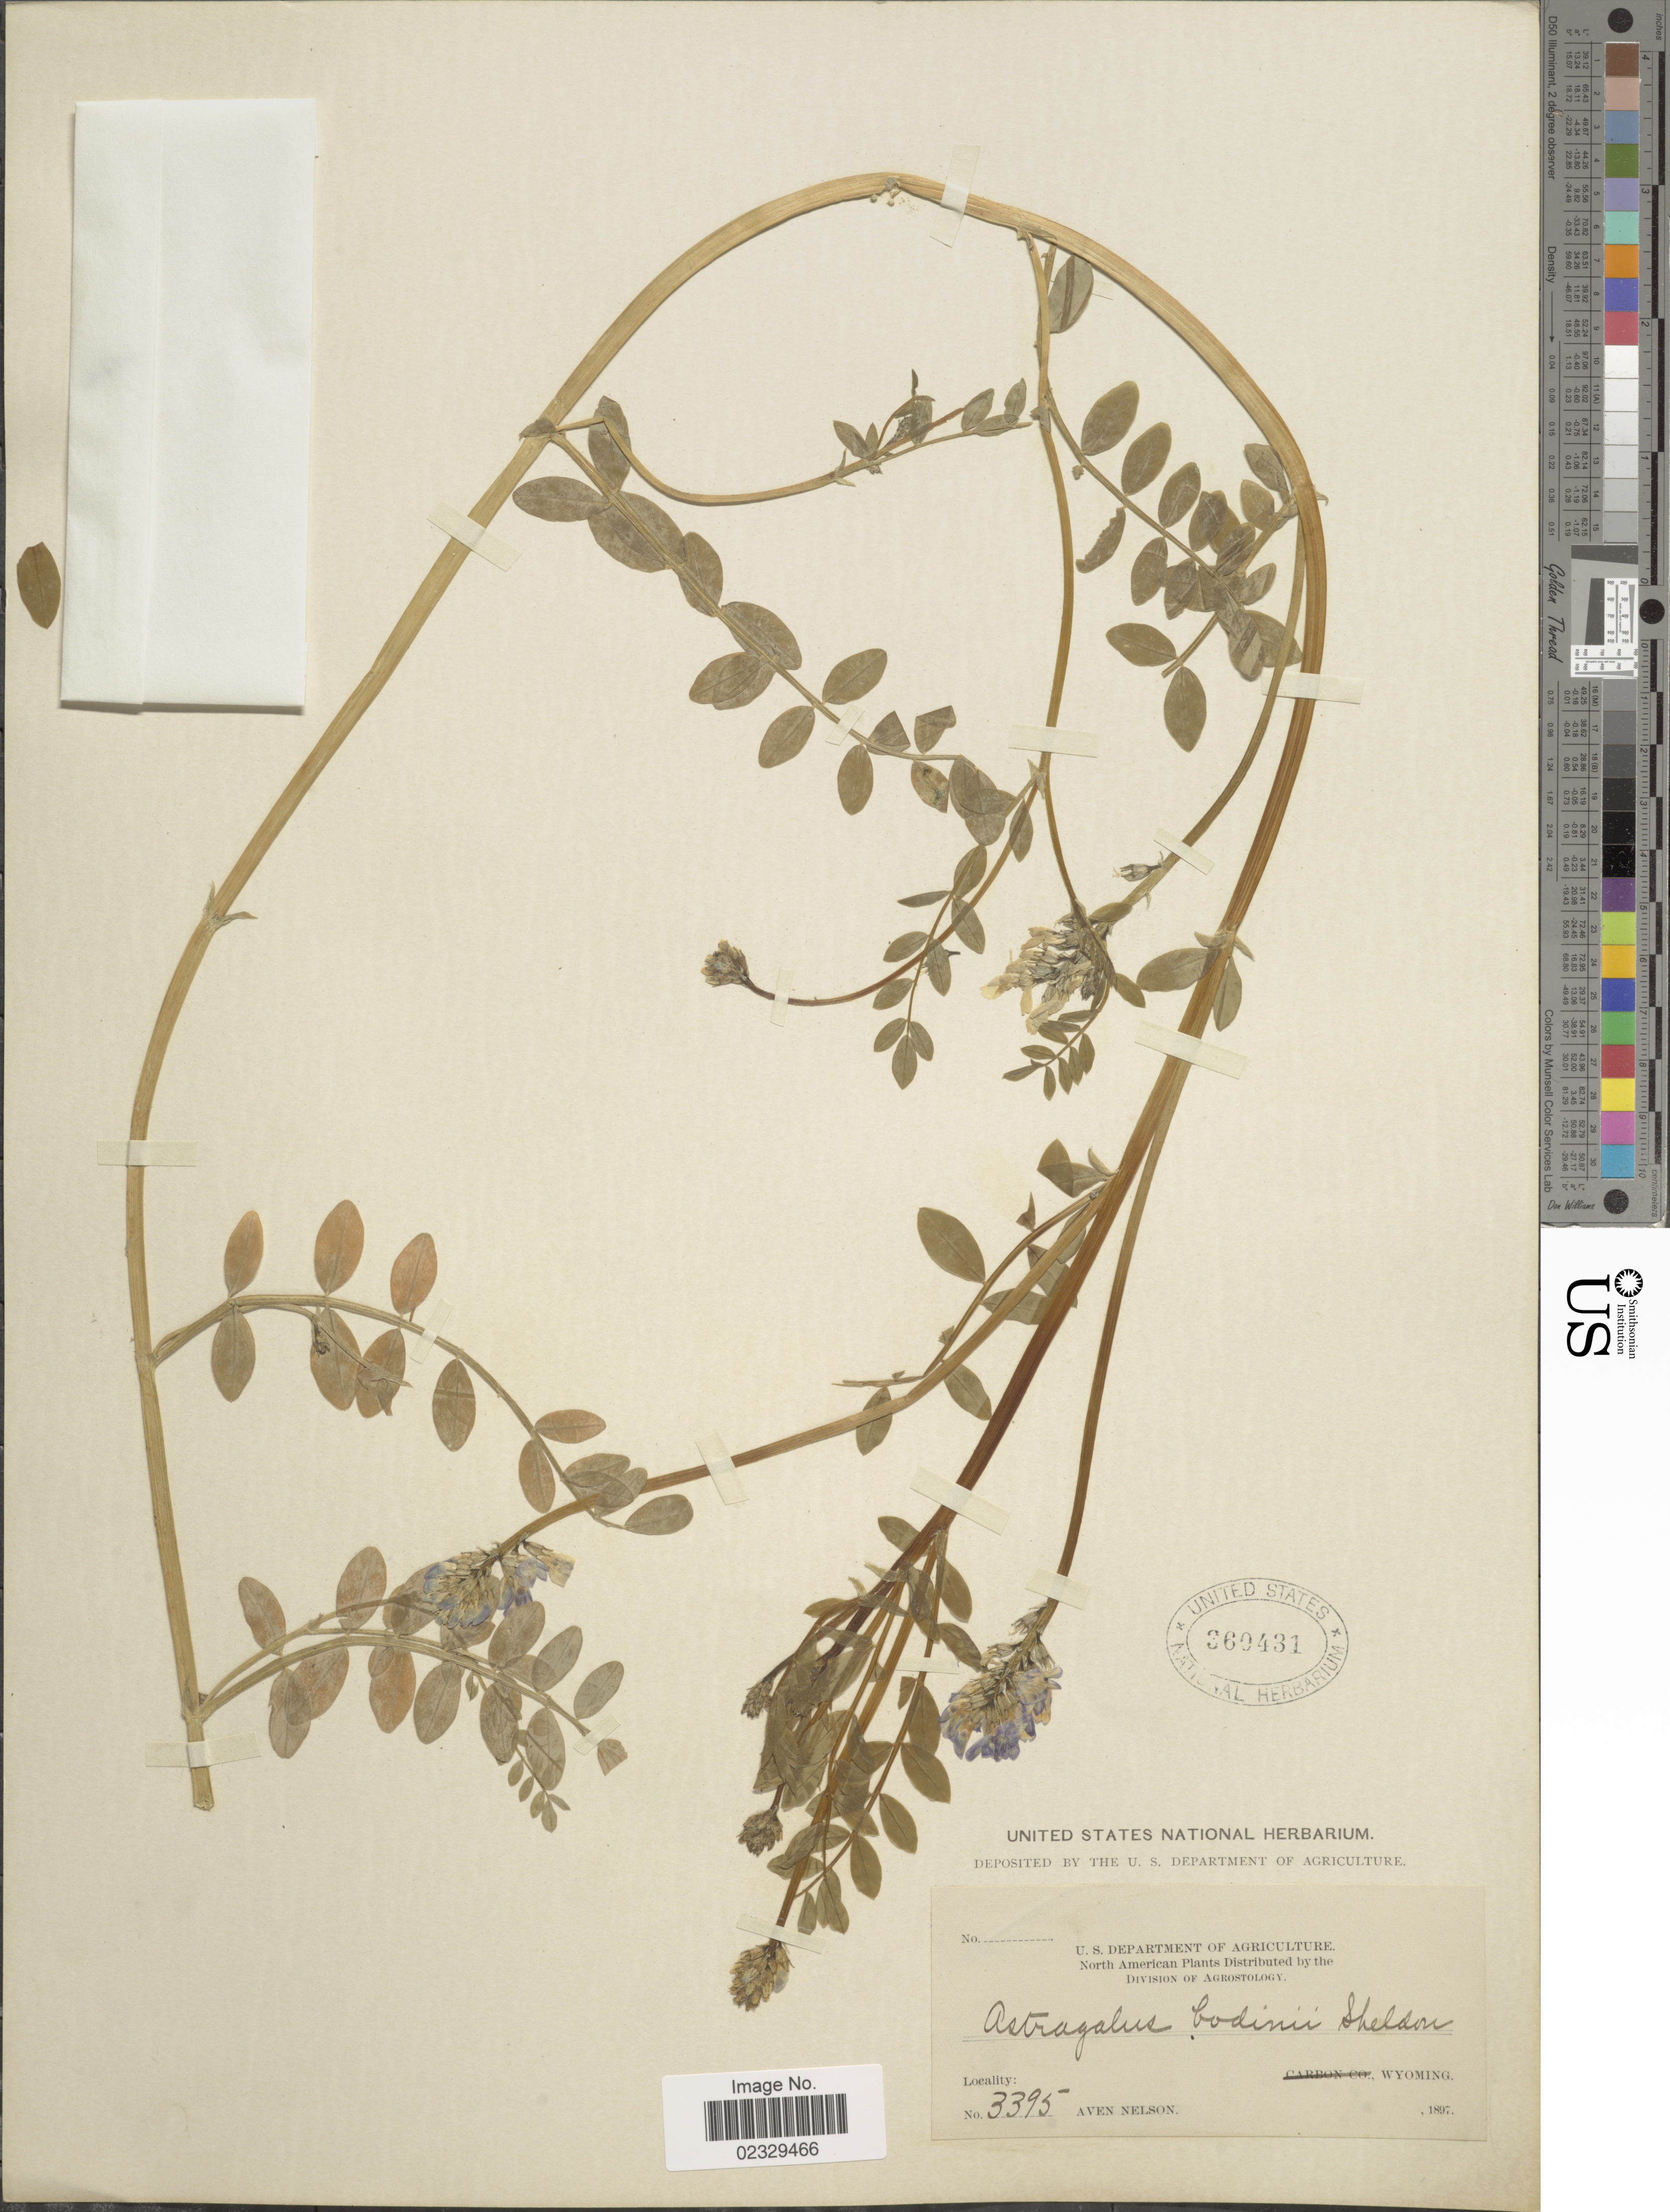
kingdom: Plantae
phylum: Tracheophyta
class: Magnoliopsida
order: Fabales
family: Fabaceae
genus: Astragalus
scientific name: Astragalus bodinii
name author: E. Sheld.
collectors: A. Nelson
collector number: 3395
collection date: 1897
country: United States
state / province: Wyoming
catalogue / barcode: US 360431